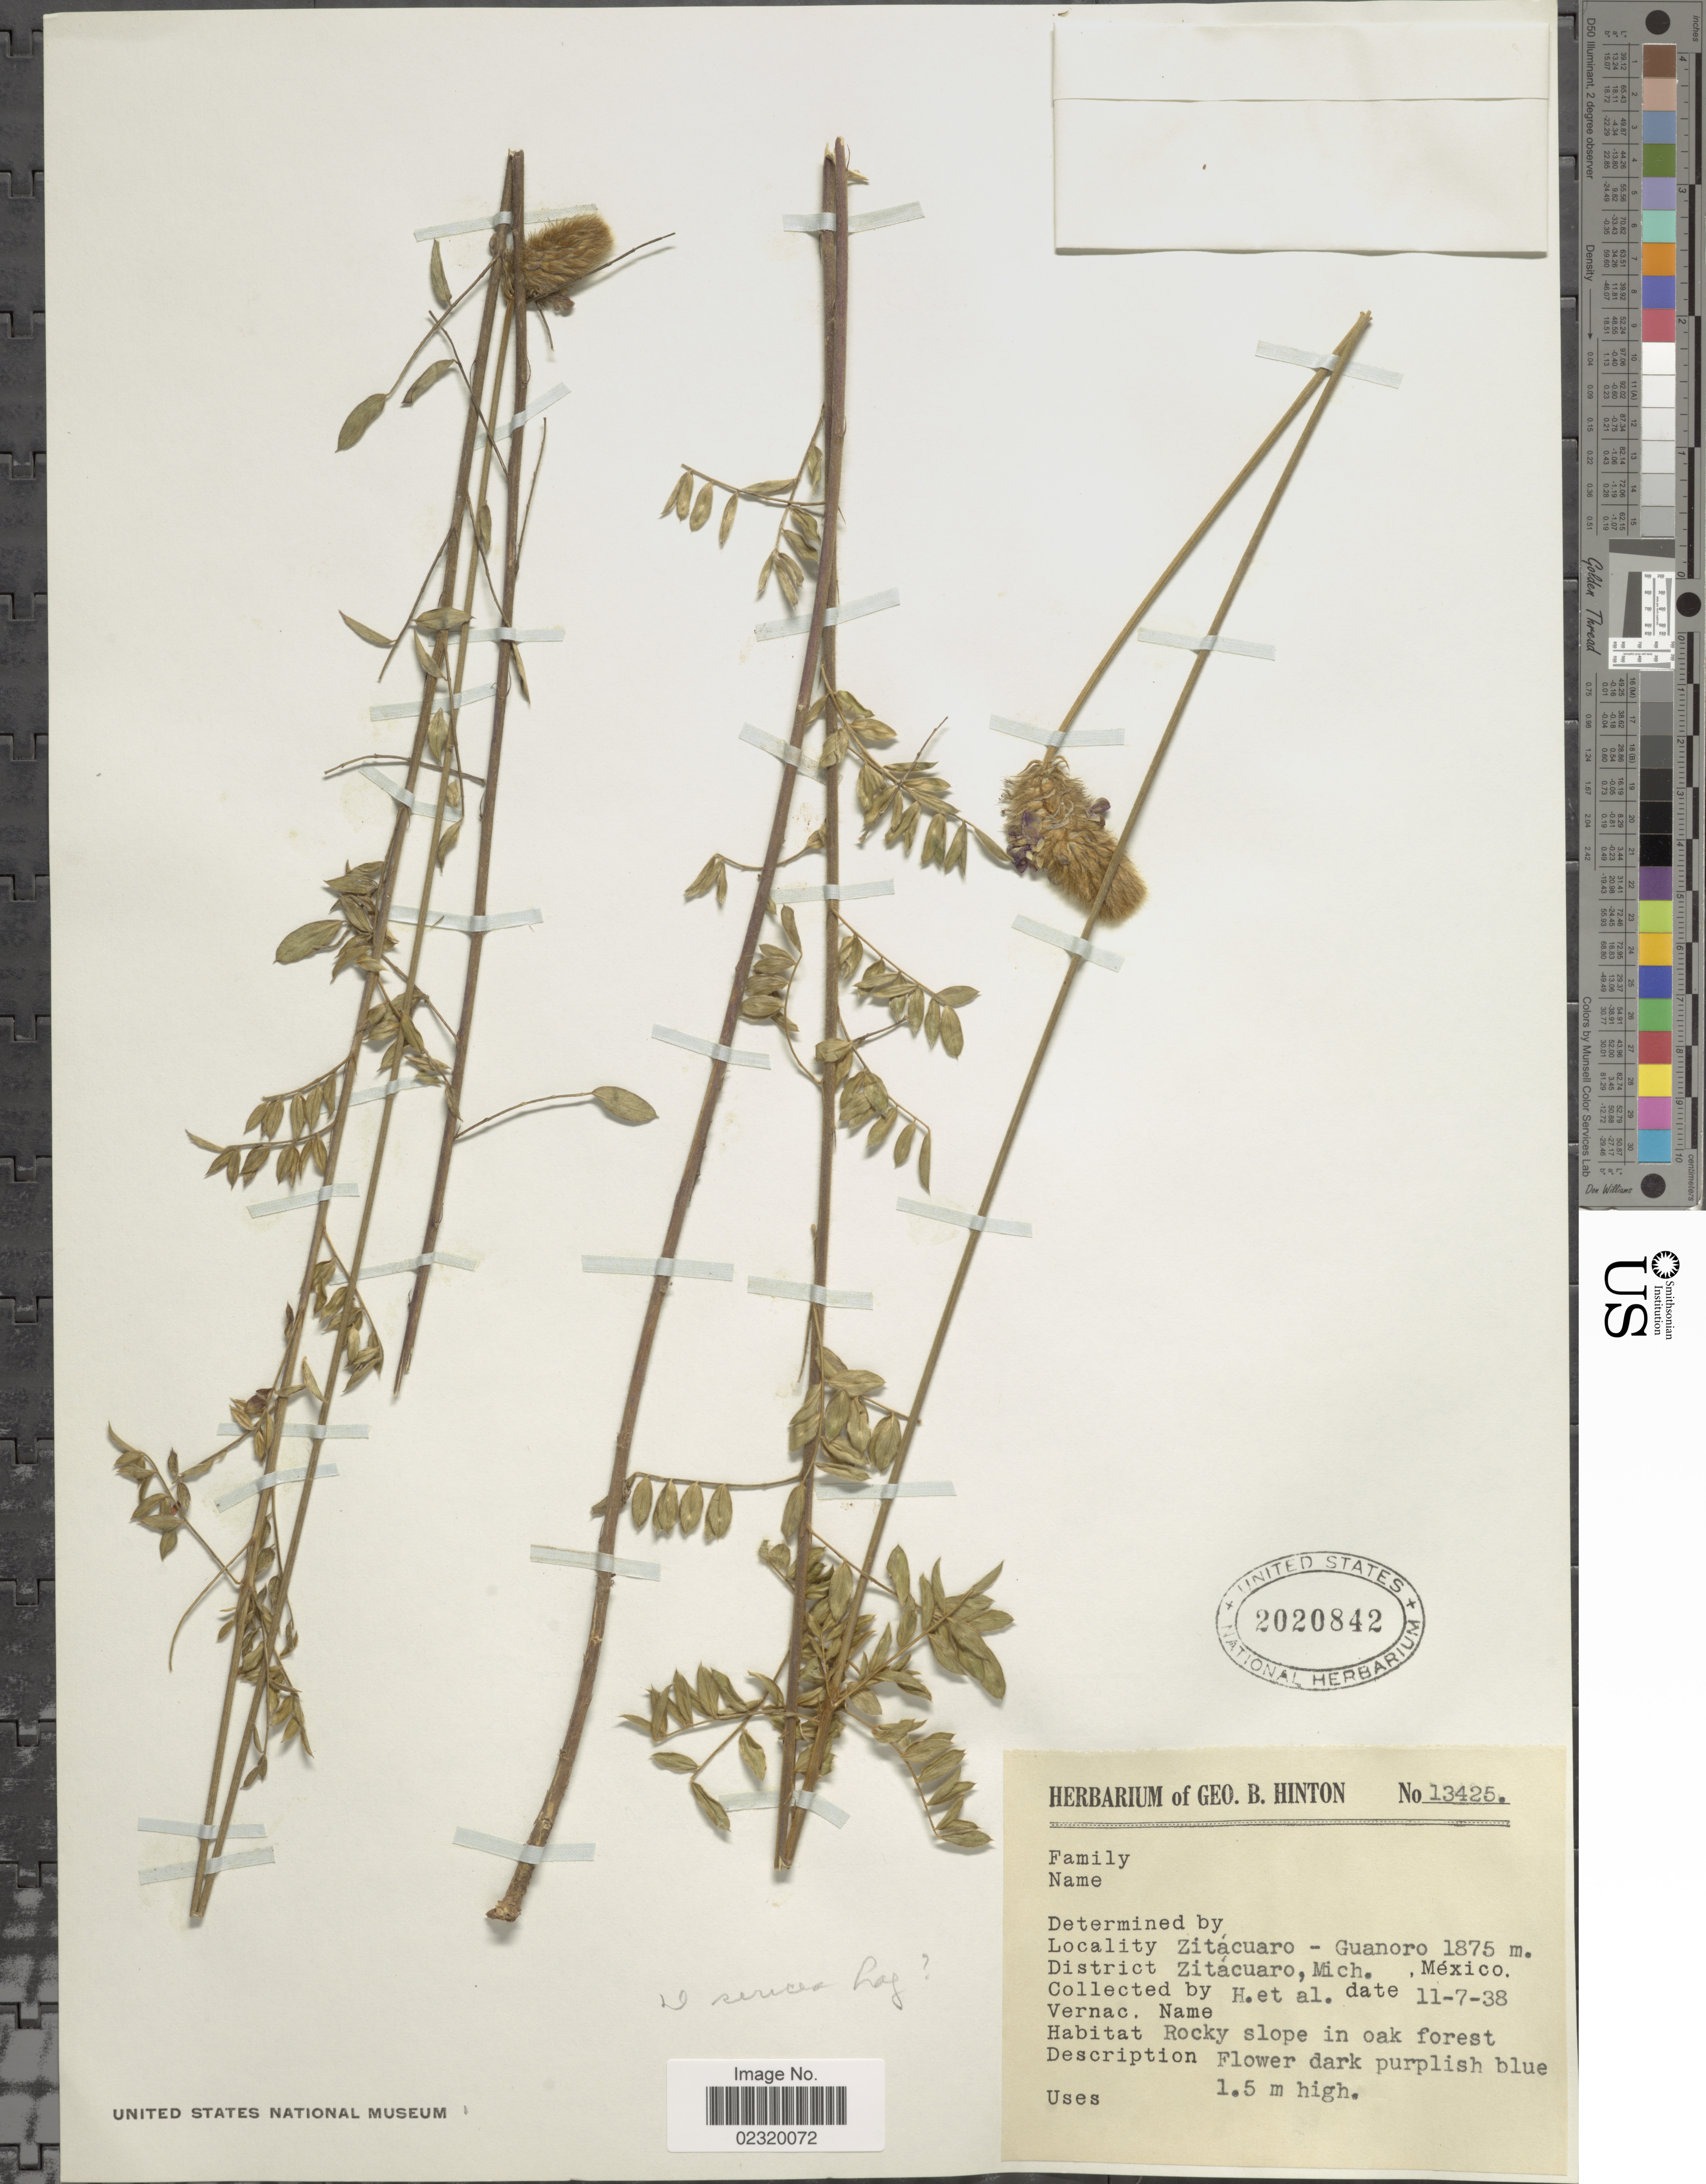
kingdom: Plantae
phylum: Tracheophyta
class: Magnoliopsida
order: Fabales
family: Fabaceae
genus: Dalea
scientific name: Dalea sericea var. sericea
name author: Lag.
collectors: G. B. Hinton & et al.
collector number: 13425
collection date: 1938-11-07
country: Mexico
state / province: Michoacán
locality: Zitácuaro - Guanoro. District Zitácuaro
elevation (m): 1875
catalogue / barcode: US 2020842